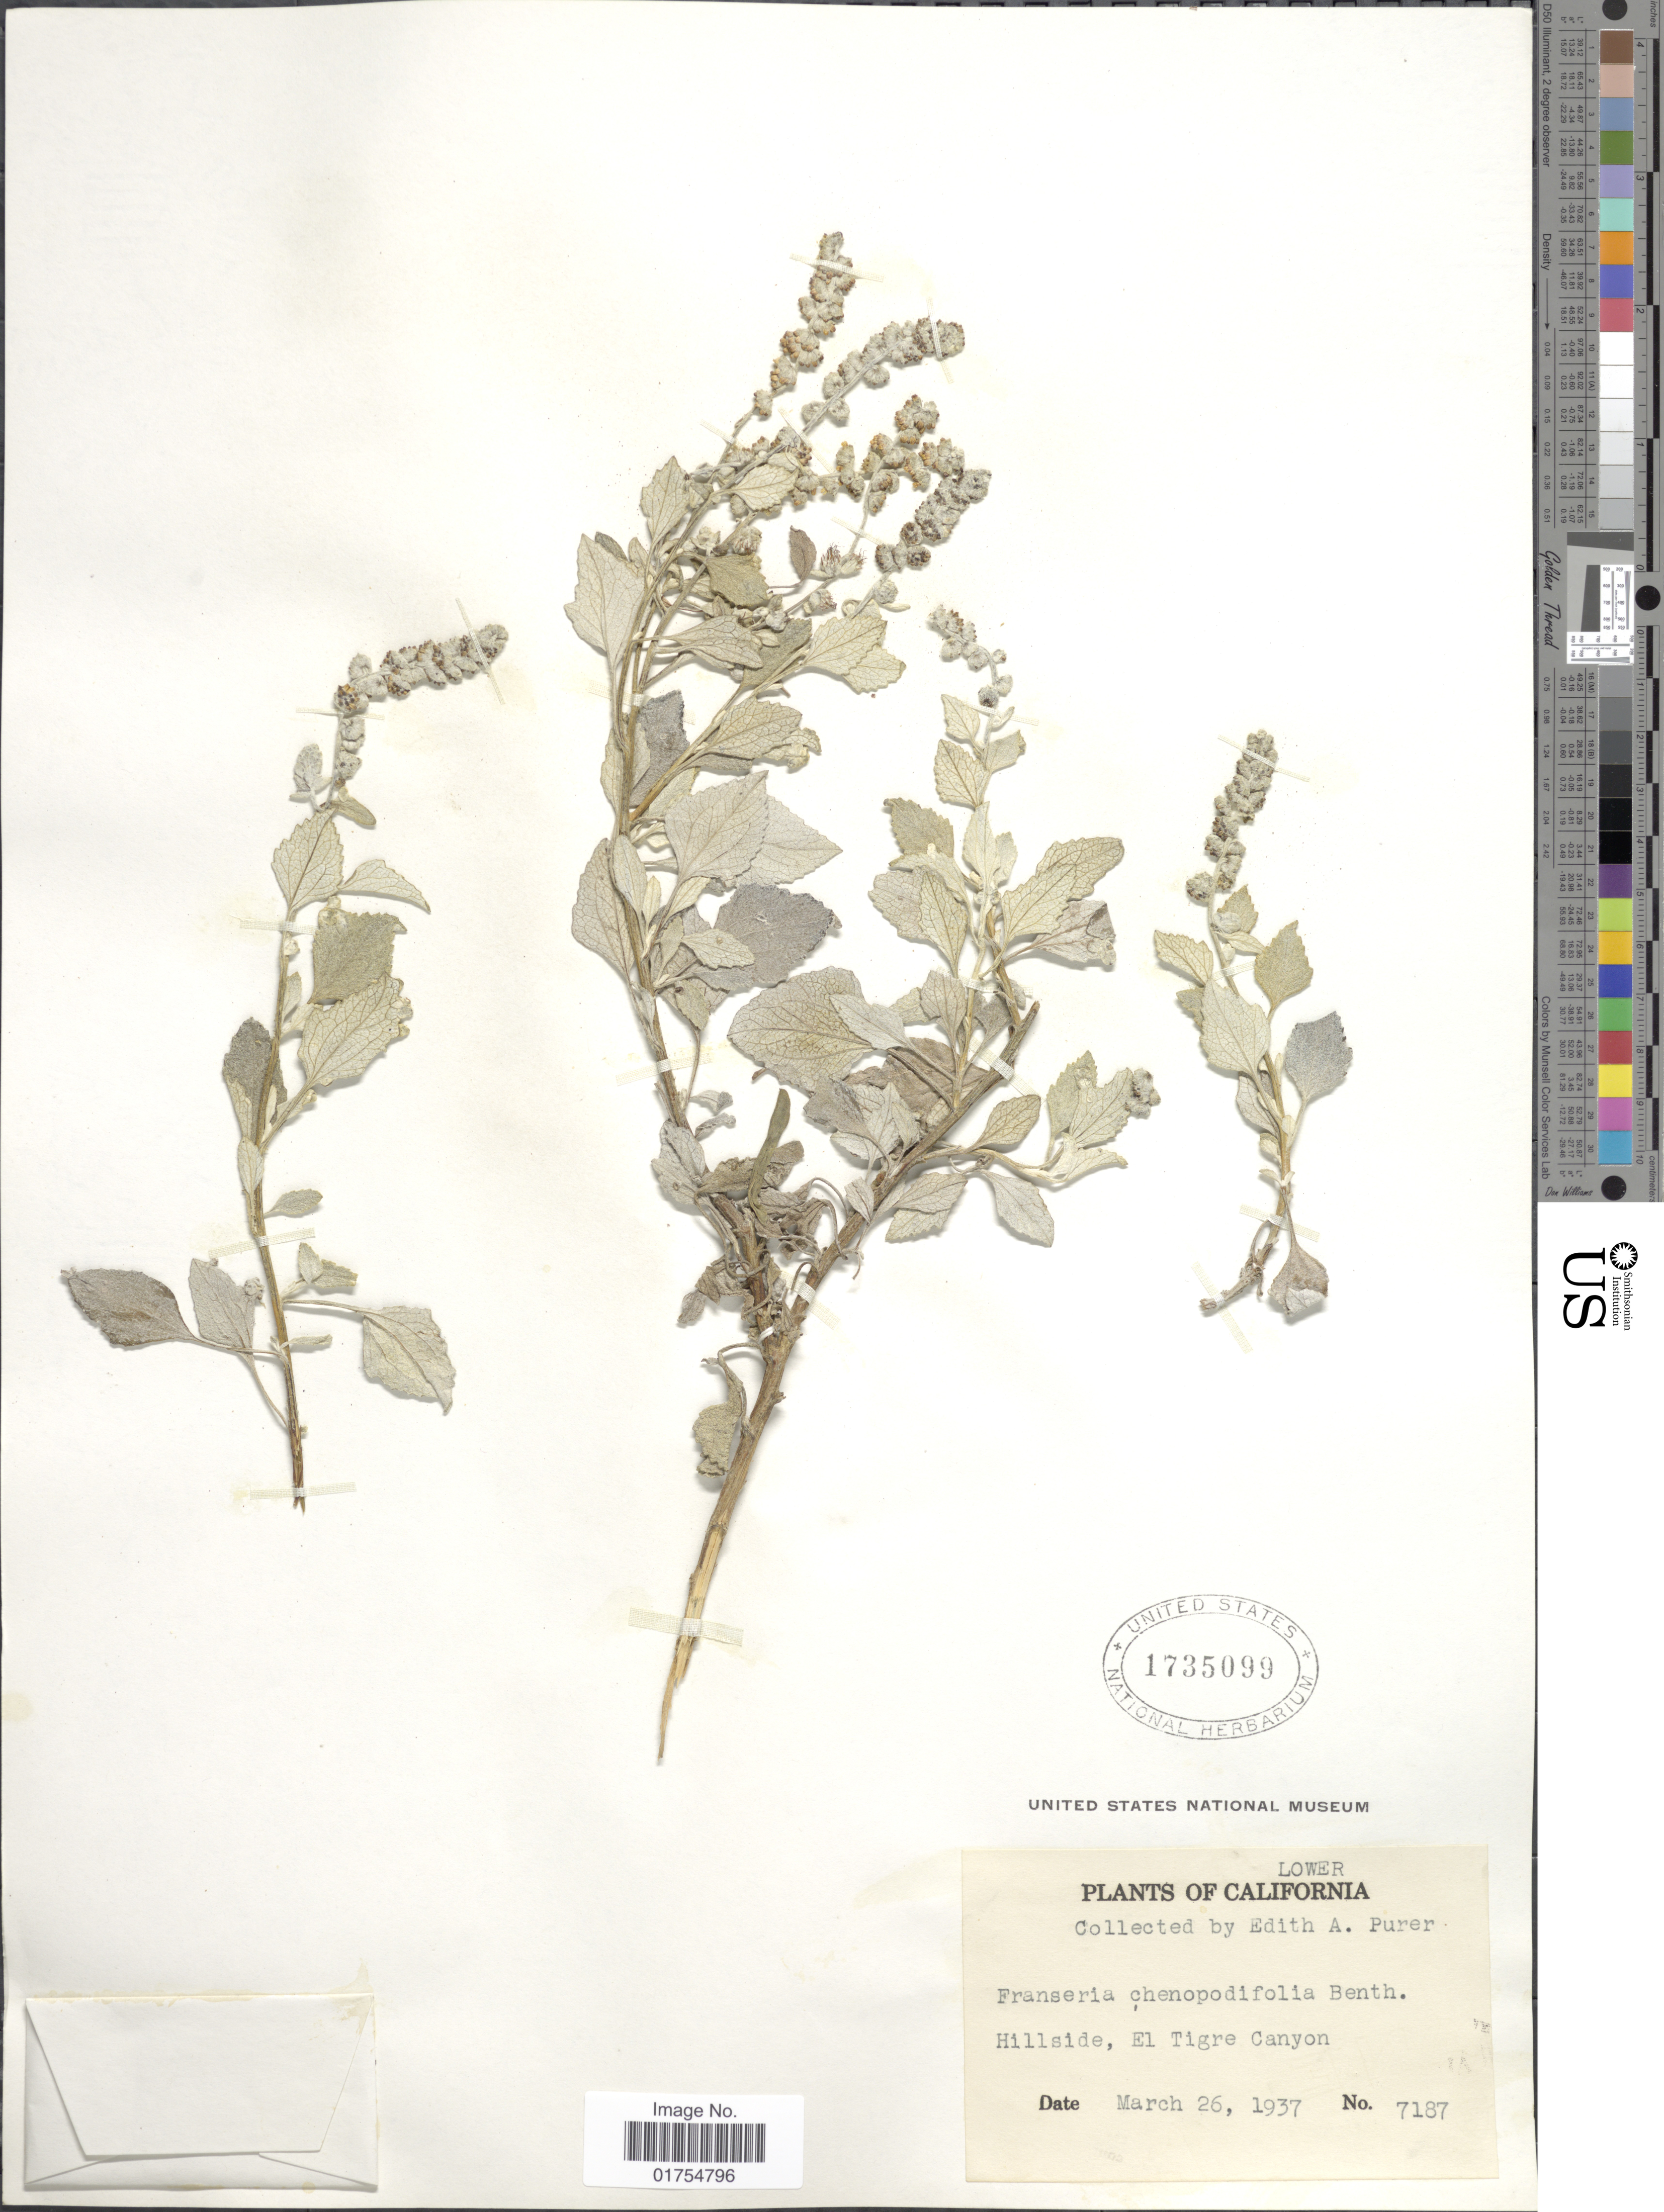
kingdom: Plantae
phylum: Tracheophyta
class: Magnoliopsida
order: Asterales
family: Asteraceae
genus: Franseria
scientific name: Franseria chenopodiifolia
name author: Benth.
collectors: E. Purer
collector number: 7187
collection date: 1937-03-26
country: Mexico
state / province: Baja California Norte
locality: Lower California. Hillside, El Tigre Canyon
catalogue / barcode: US 1735099